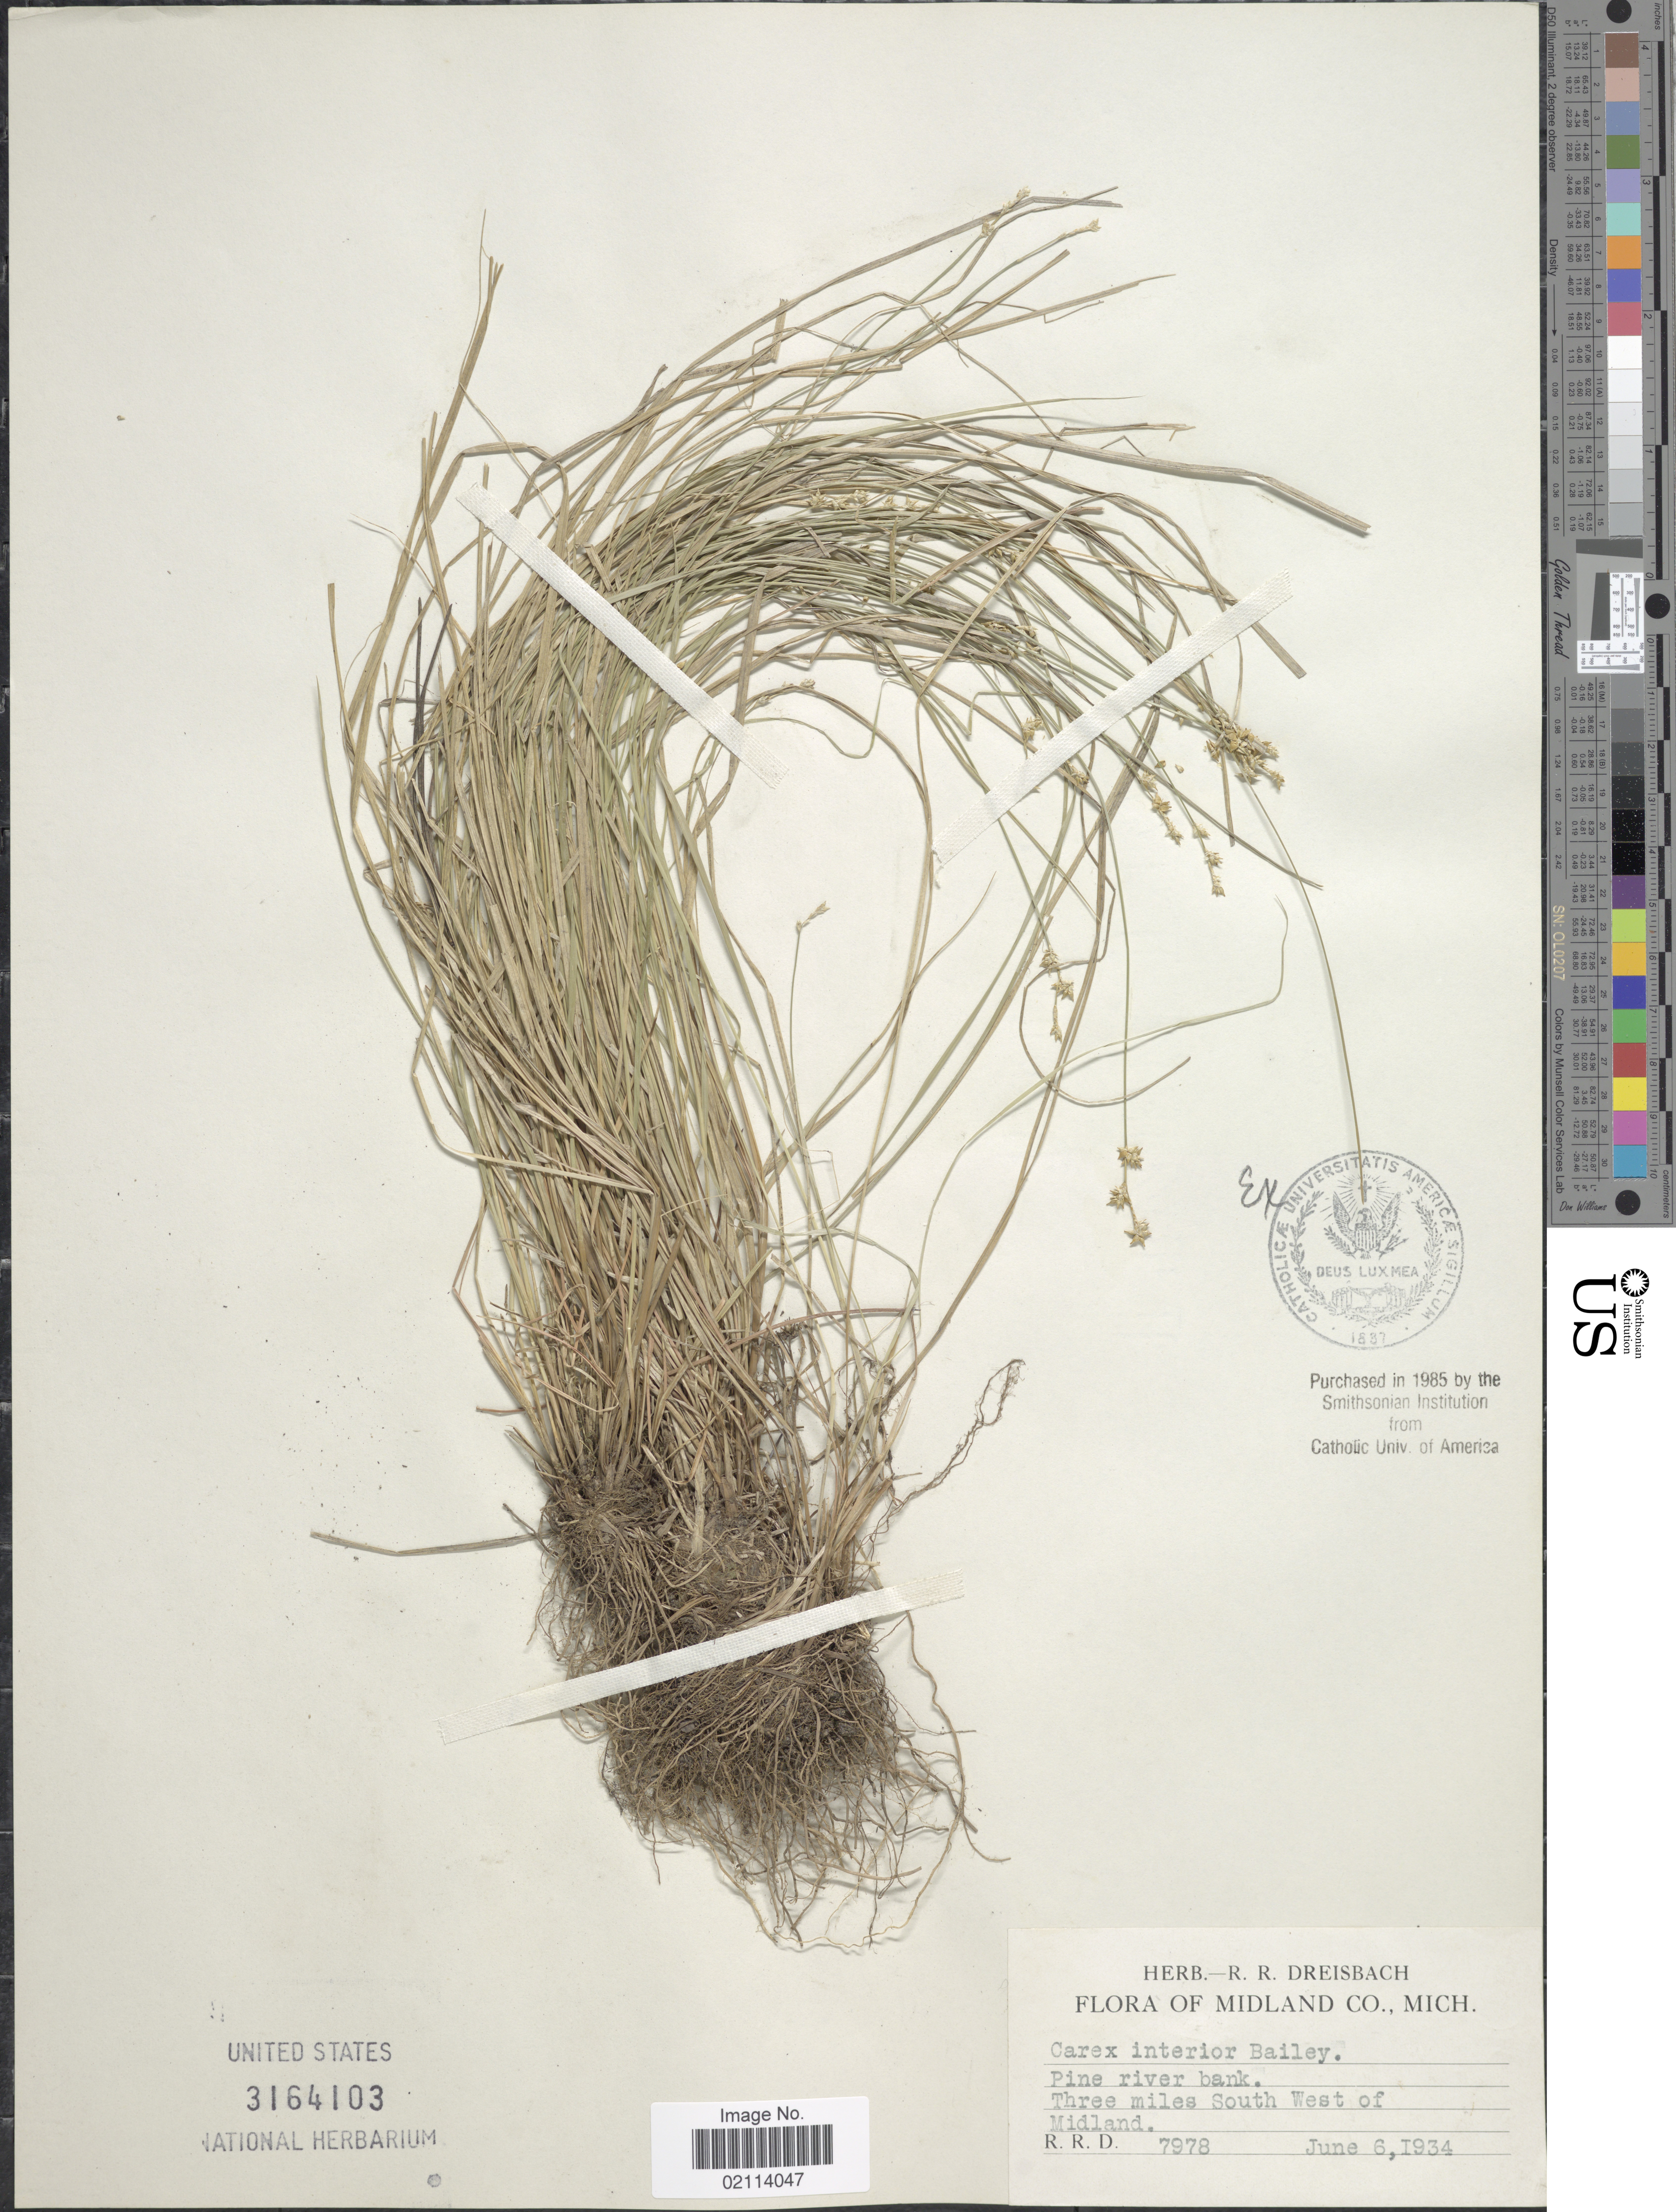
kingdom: Plantae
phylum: Tracheophyta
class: Liliopsida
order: Poales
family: Cyperaceae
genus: Carex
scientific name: Carex interior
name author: L.H. Bailey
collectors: R. Dreisbach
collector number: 7978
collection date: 1934-06-06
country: United States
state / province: Michigan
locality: Midland Co., Pine river bank, Three miles South West of Midland.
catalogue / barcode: US 3164103